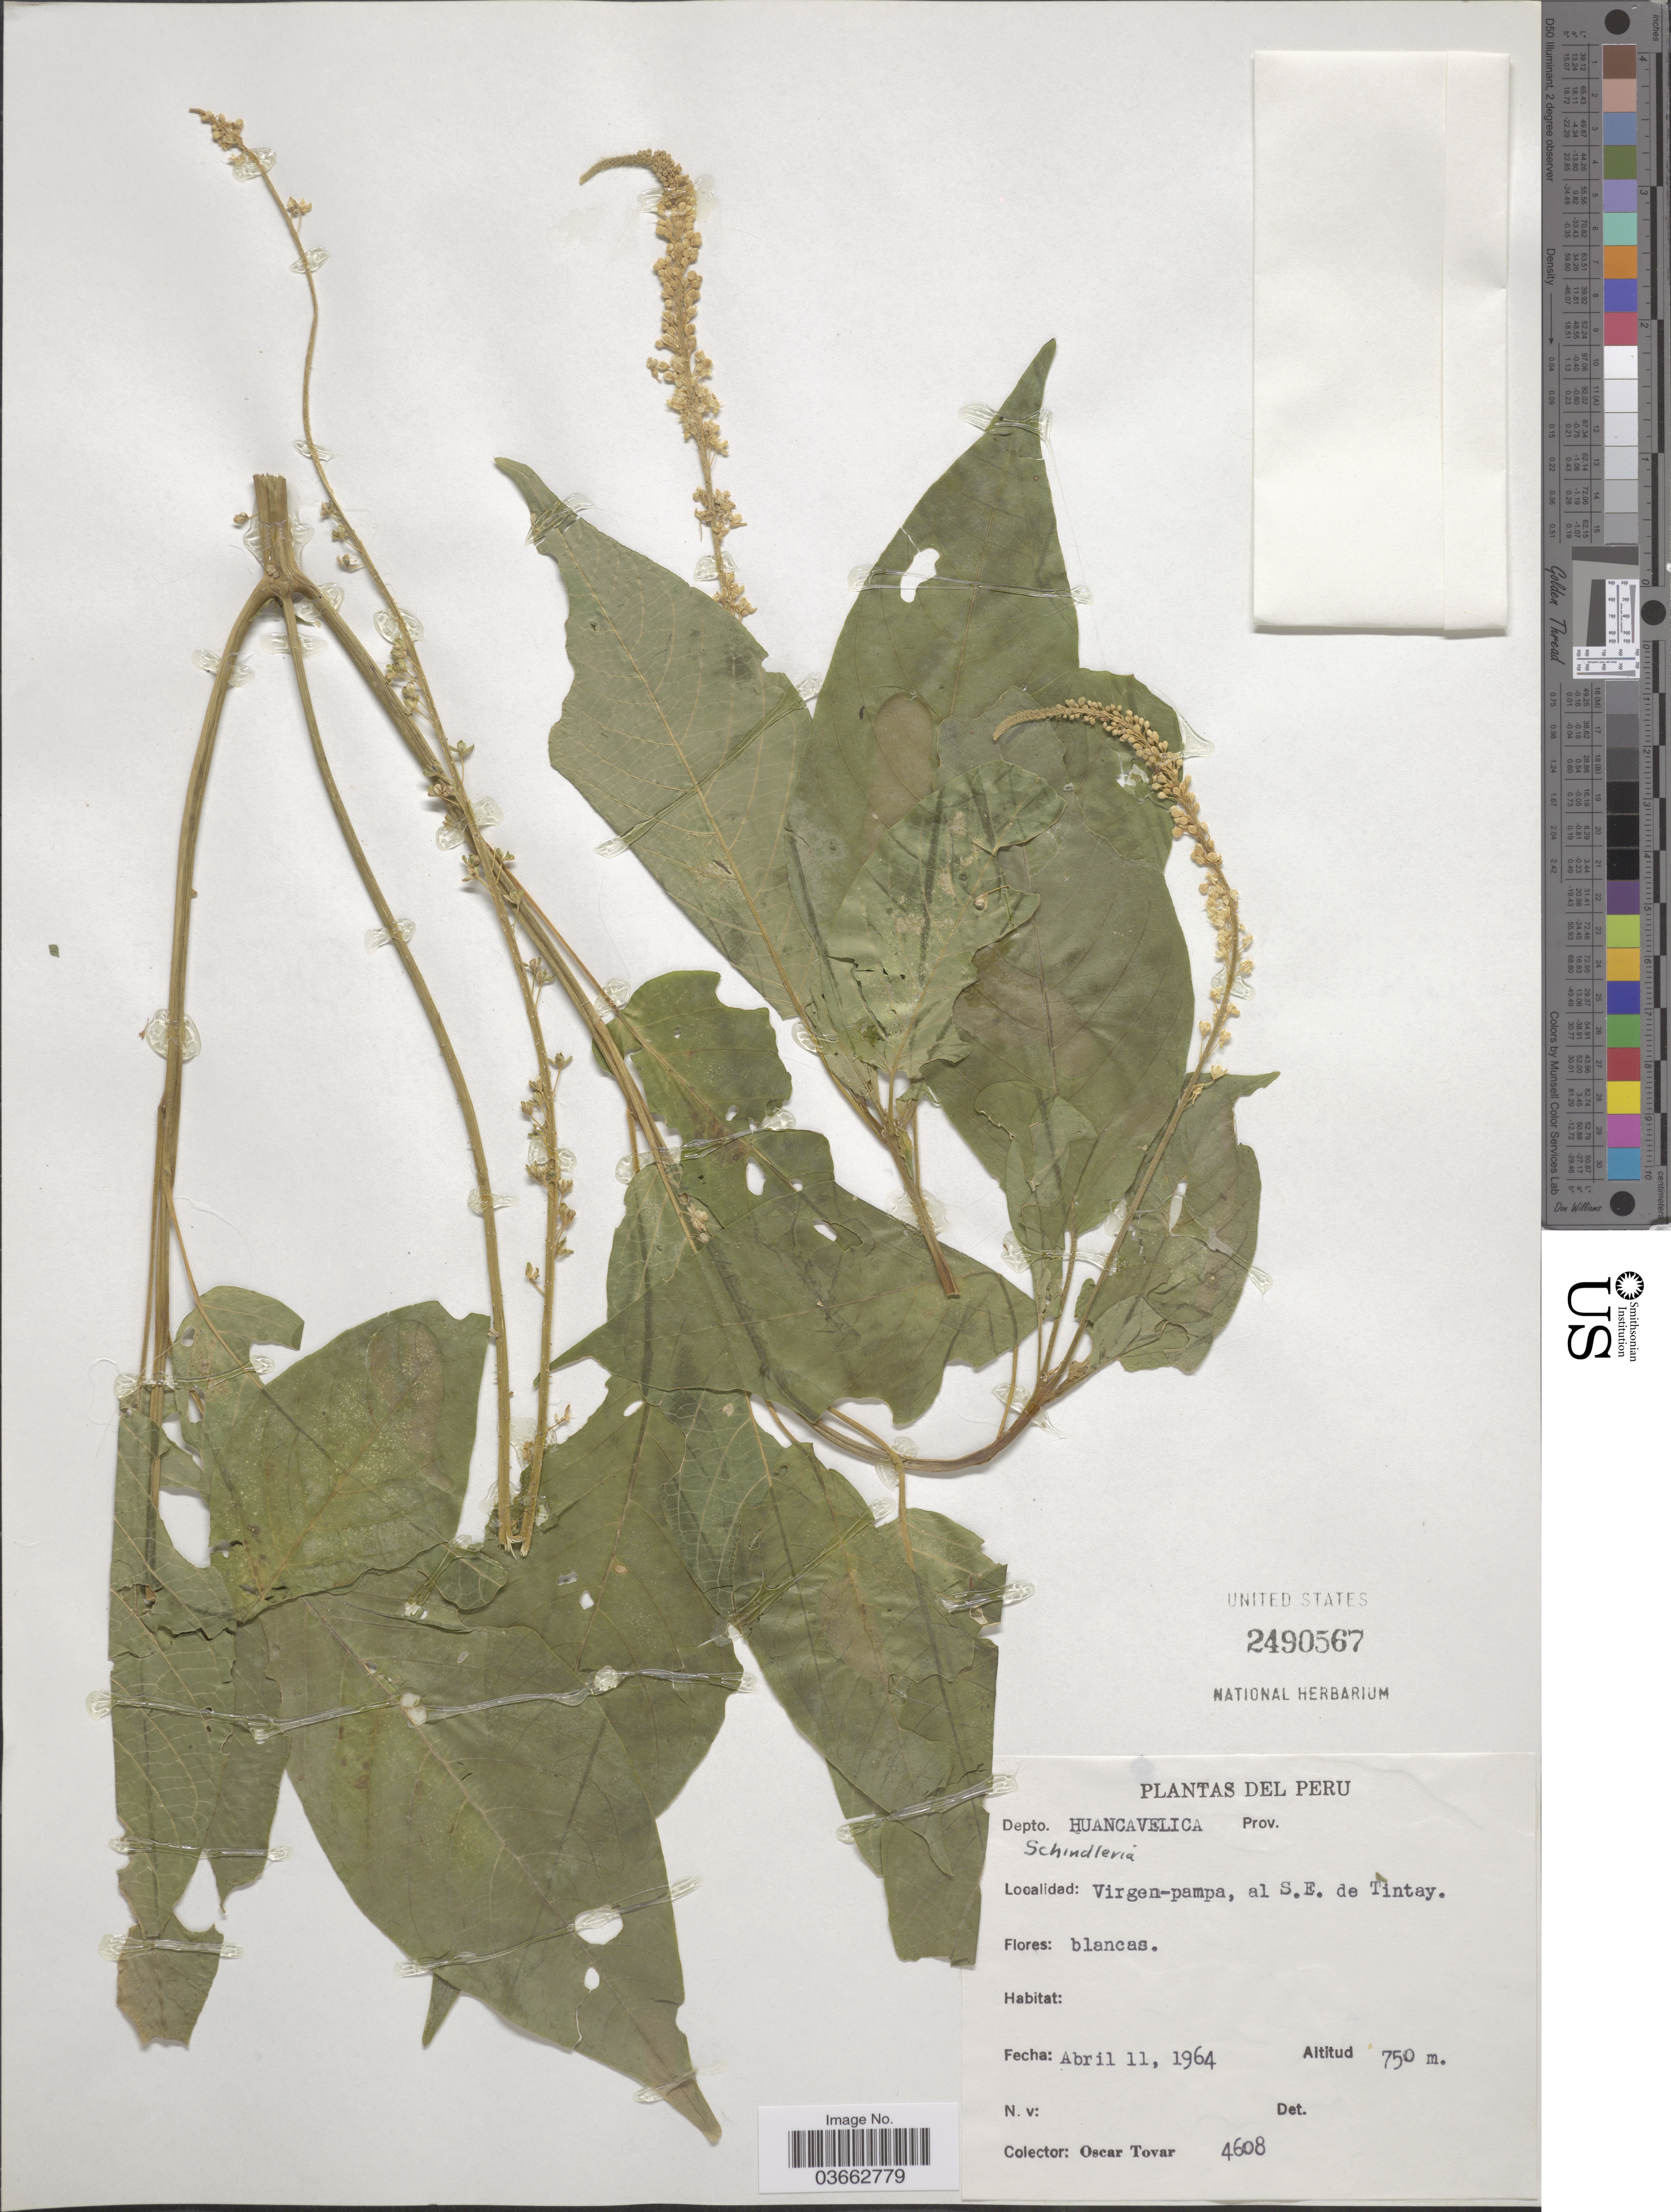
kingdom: Plantae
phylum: Tracheophyta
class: Magnoliopsida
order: Caryophyllales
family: Phytolaccaceae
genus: Schindleria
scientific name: Schindleria sp.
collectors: Ó. Tovar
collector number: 4608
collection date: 1964-04-11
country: Peru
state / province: Huancavelica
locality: Depto. Huancavelica. Virgen-pampa, al S.E. de Tintay.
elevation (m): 750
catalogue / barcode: US 2490567